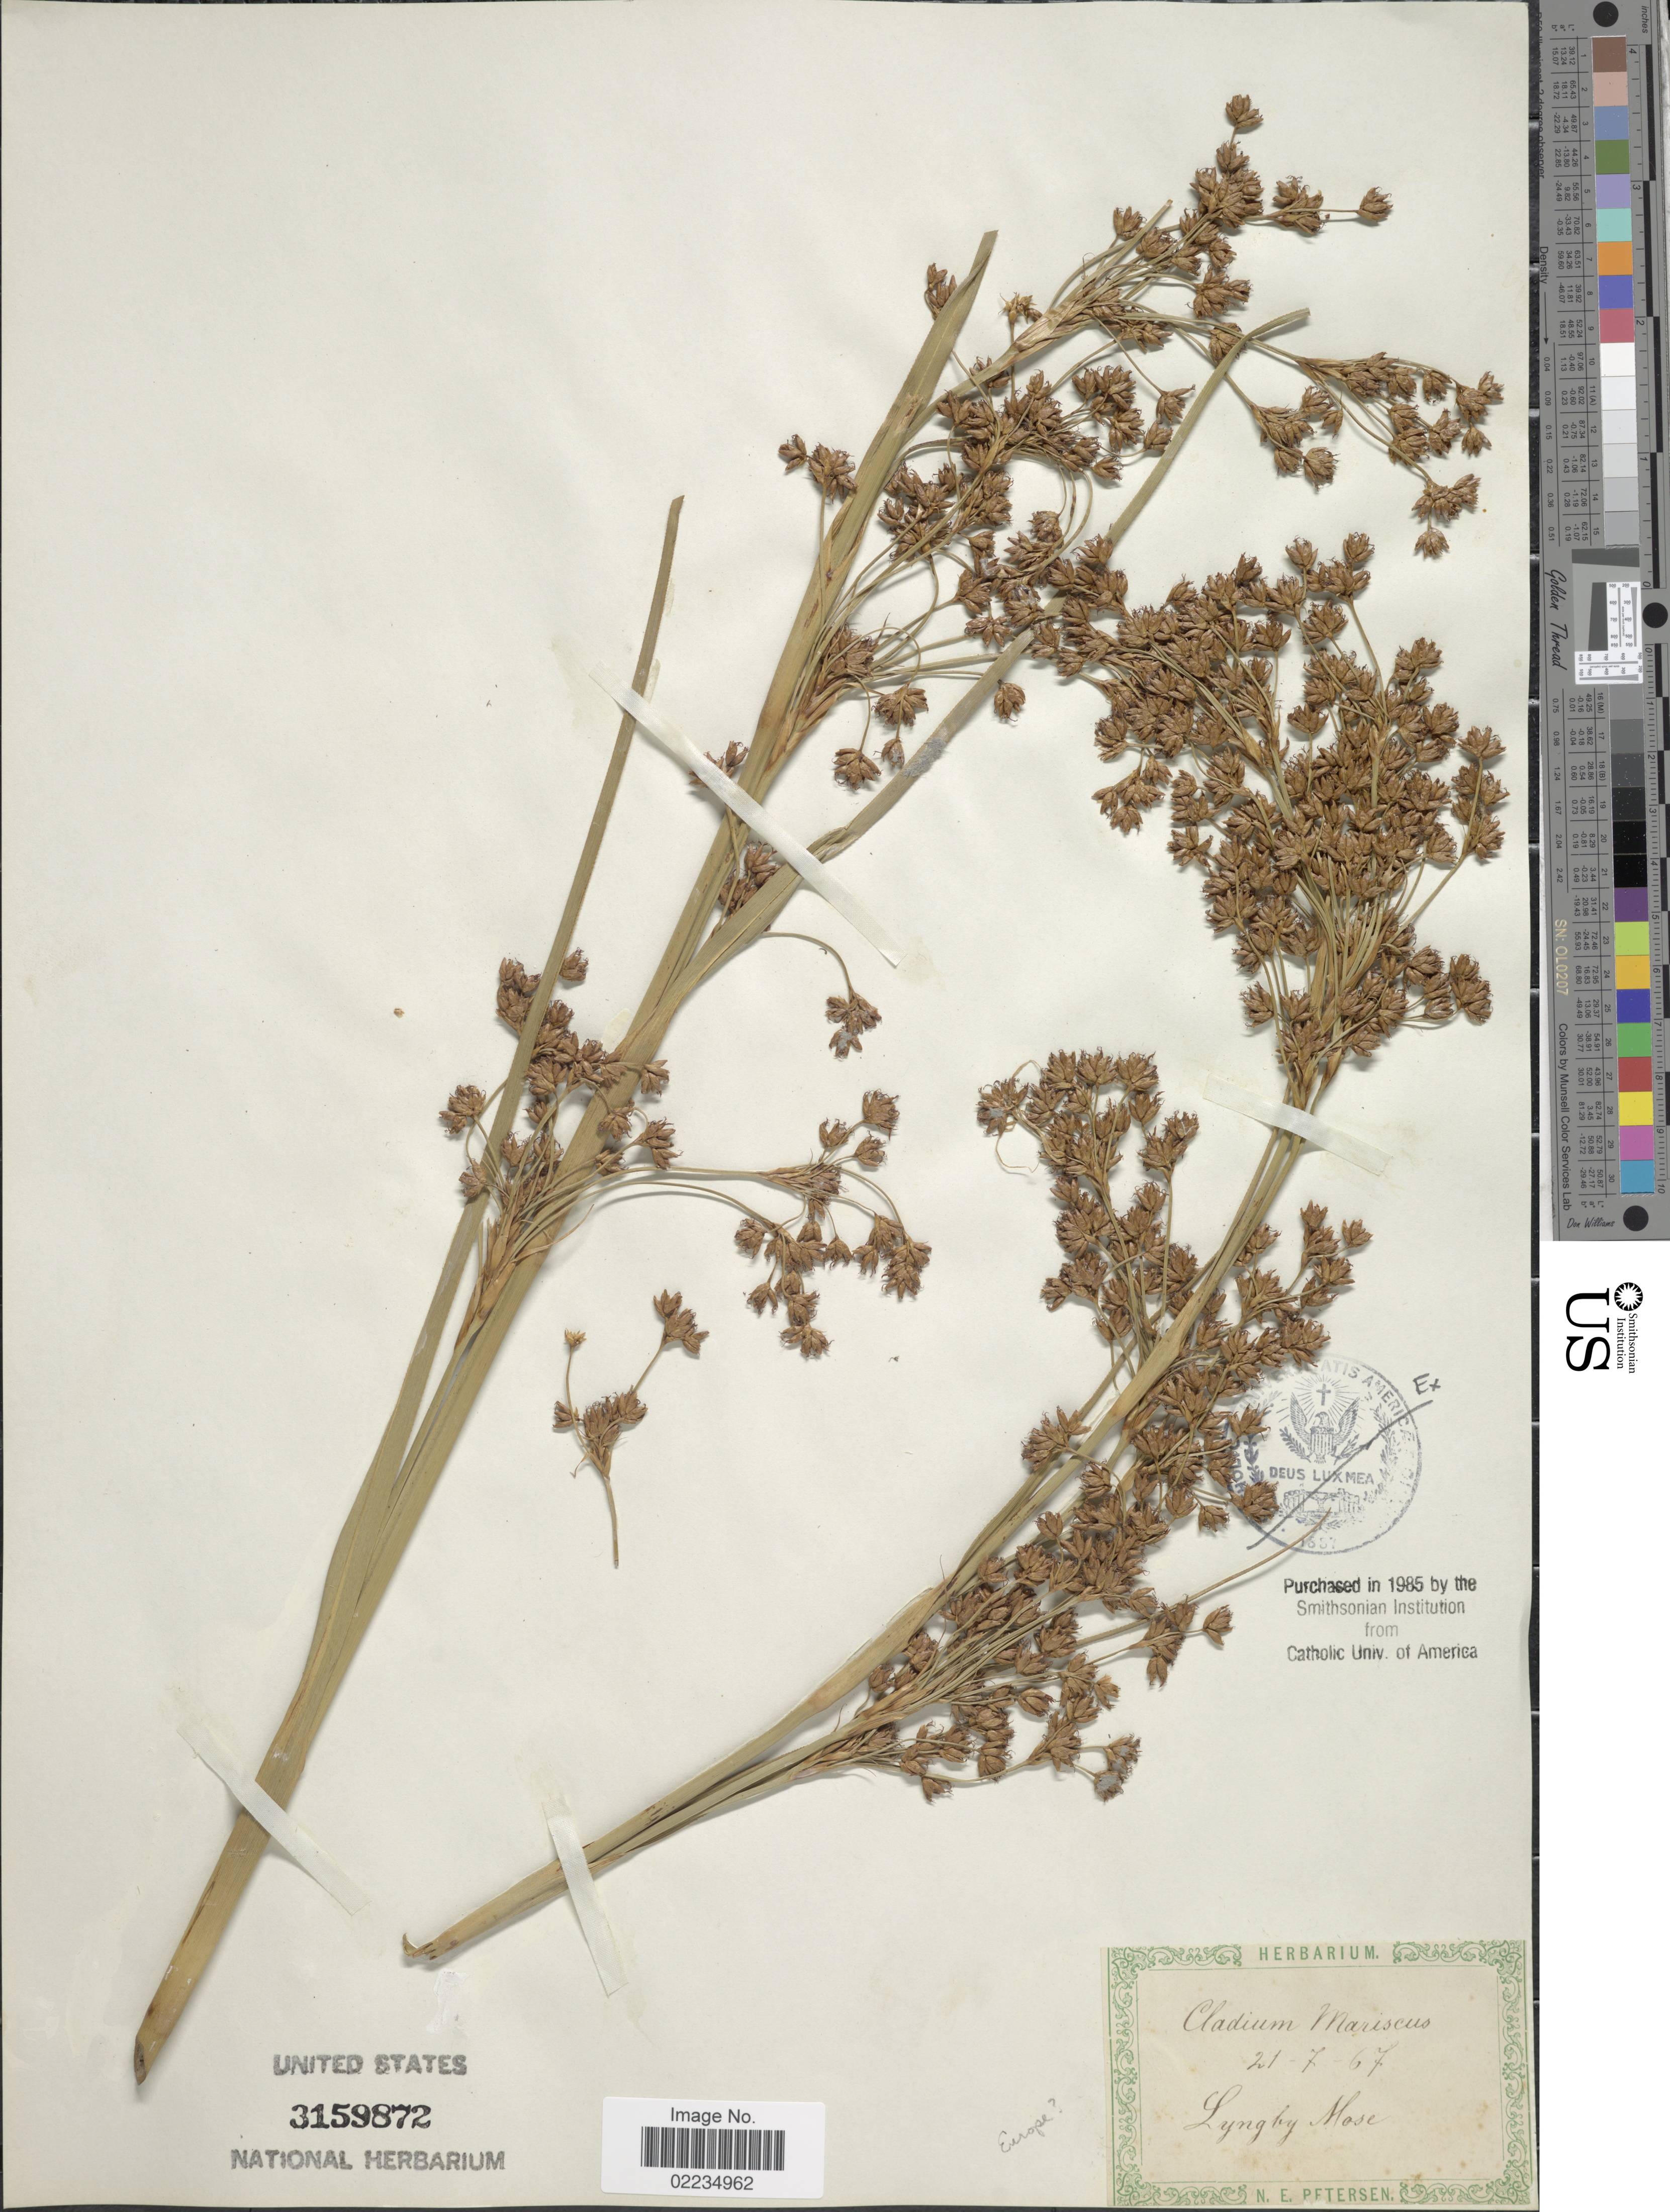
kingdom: Plantae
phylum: Tracheophyta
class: Liliopsida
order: Poales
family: Cyperaceae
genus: Cladium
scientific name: Cladium mariscus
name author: (L.) Pohl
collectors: Mosé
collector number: a.n.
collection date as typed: Transcribed d/m/y: 21/7/67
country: Denmark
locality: Lyngby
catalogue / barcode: US 3159872